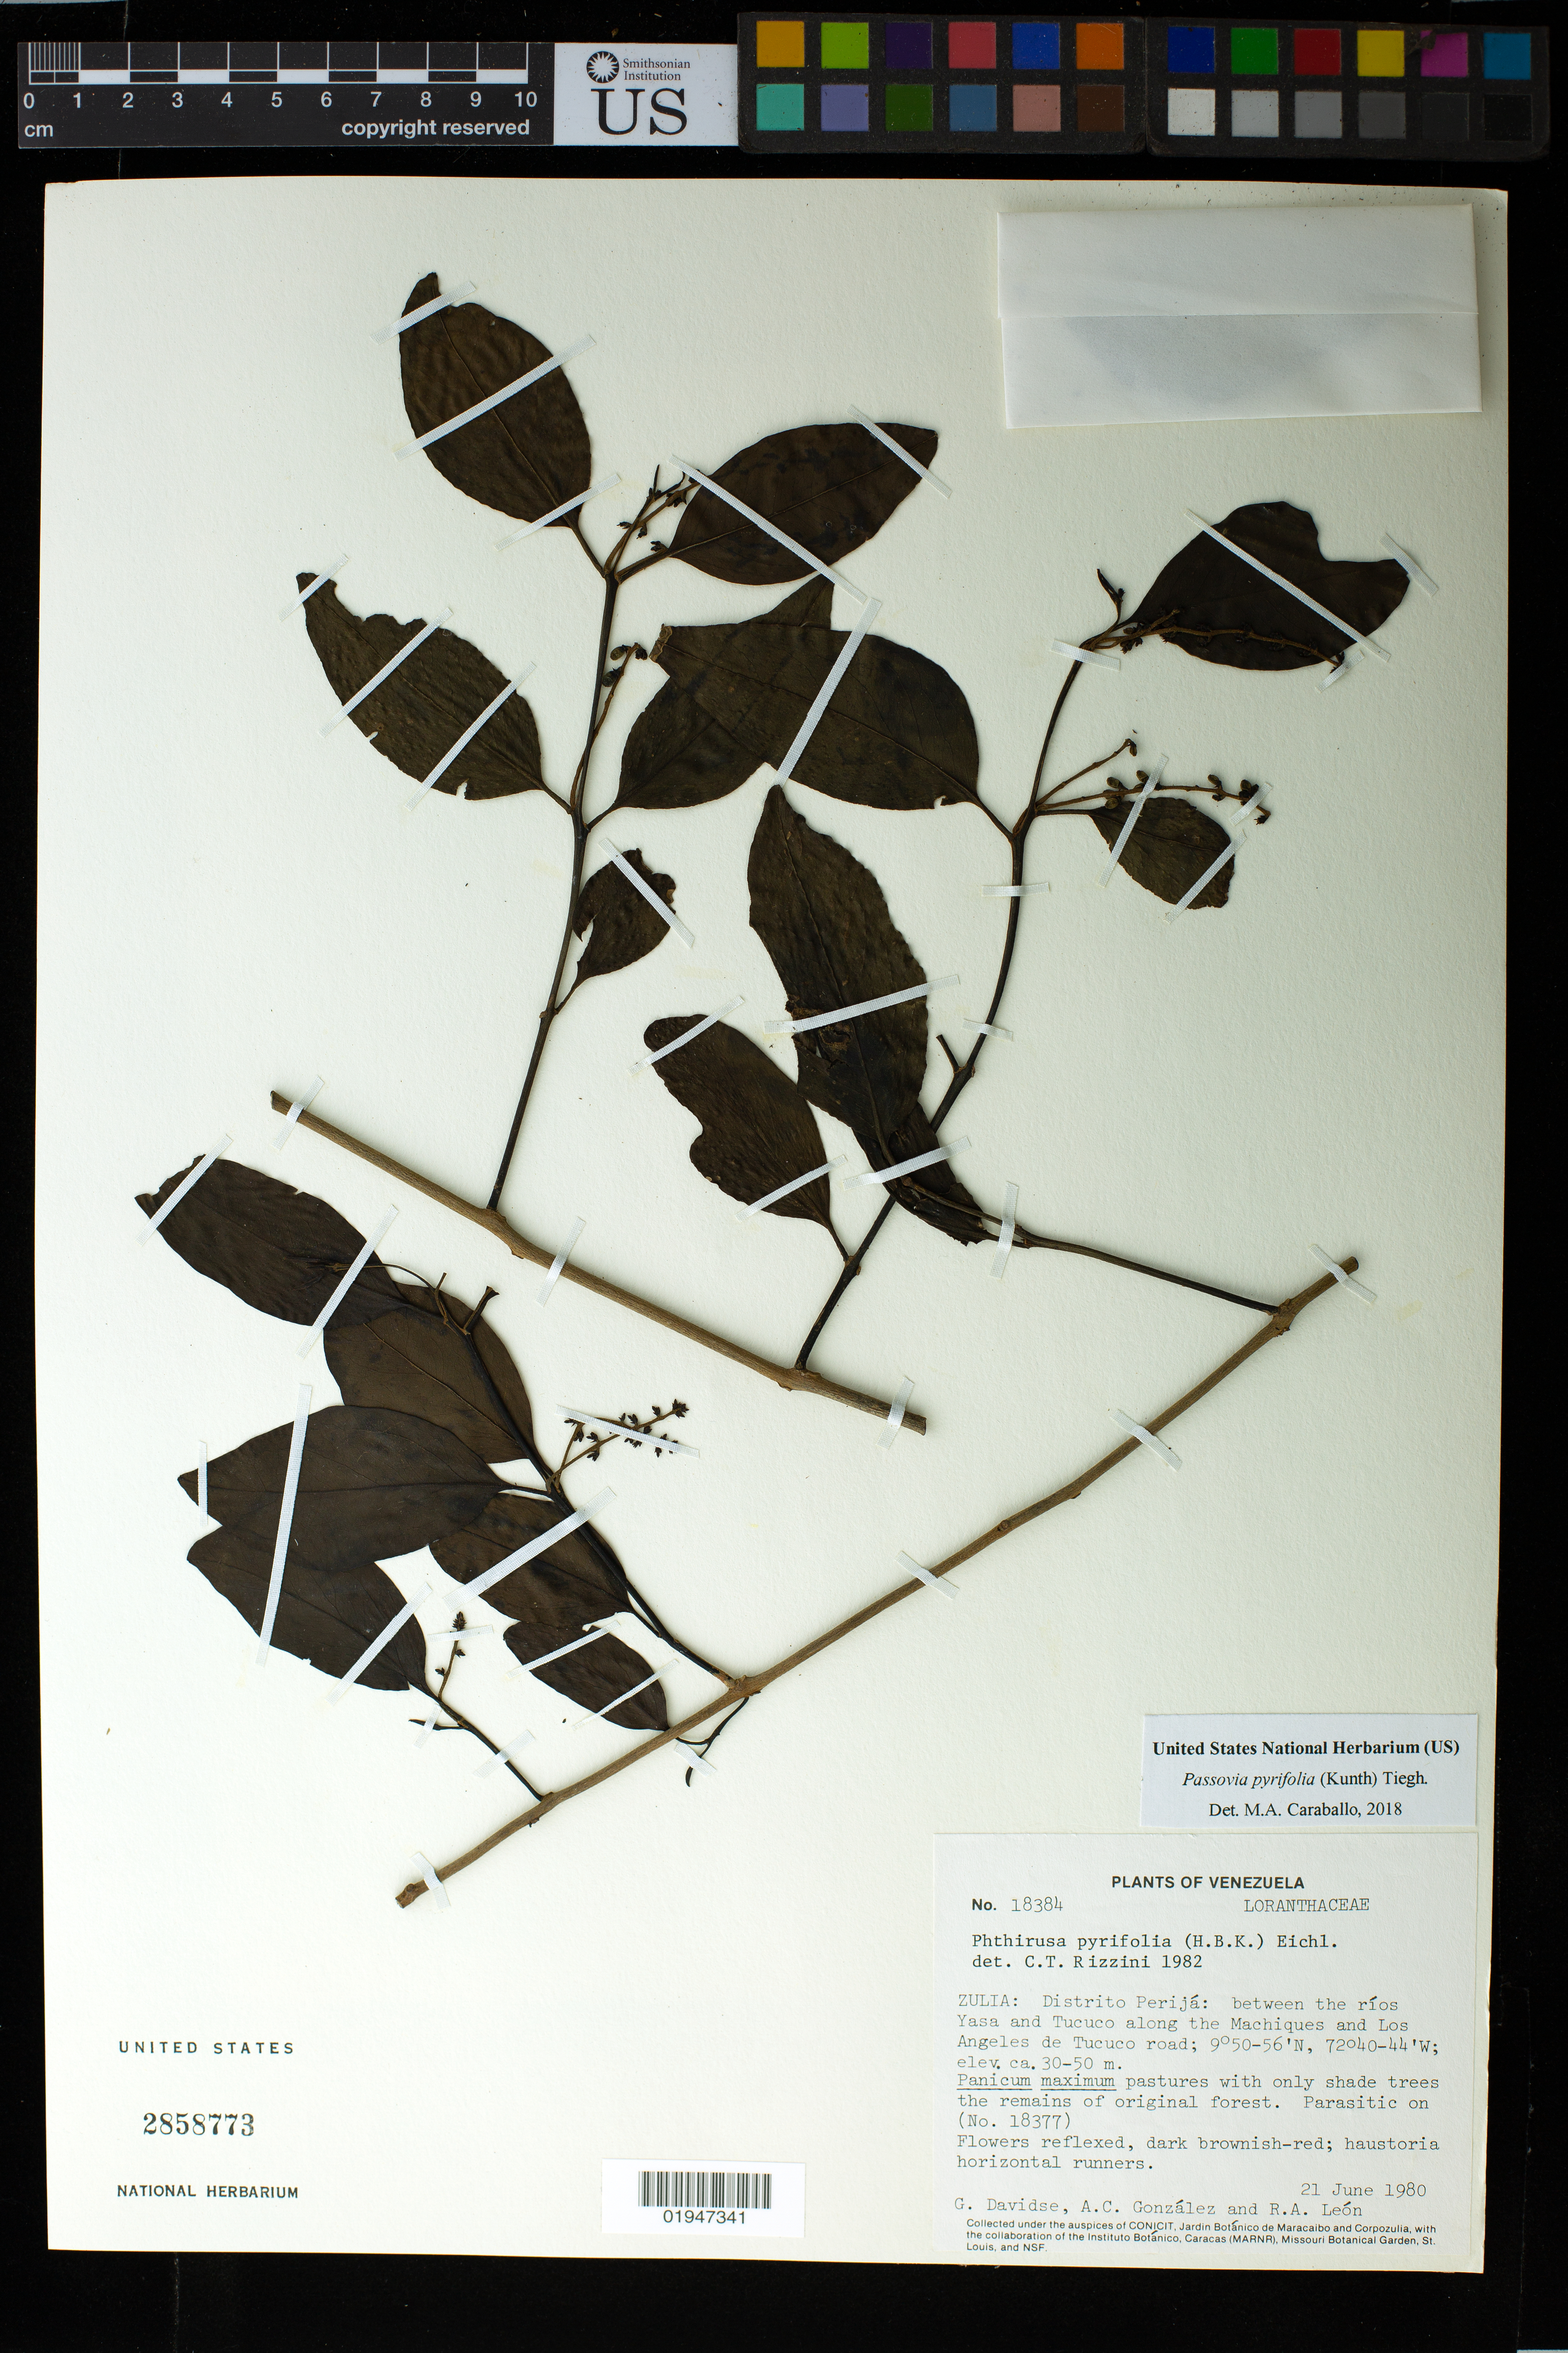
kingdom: Plantae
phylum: Tracheophyta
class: Magnoliopsida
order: Santalales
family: Loranthaceae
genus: Passovia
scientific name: Passovia pyrifolia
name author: (Kunth) Tiegh.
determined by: Caraballo-Ortiz, Marcos A., (MISS), University of Mississippi (UNITED STATES)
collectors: G. Davidse, A. C. González & R. León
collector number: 18384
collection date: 1980-06-21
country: Venezuela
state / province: Zulia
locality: Distrito Perijá; between the ríos Yasa and Tucuco, along the Machiques and Los Angeles de Tucuco road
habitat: Panicum maximum pastures with only shade trees the remains of original forest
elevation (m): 30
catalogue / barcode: US 2858773